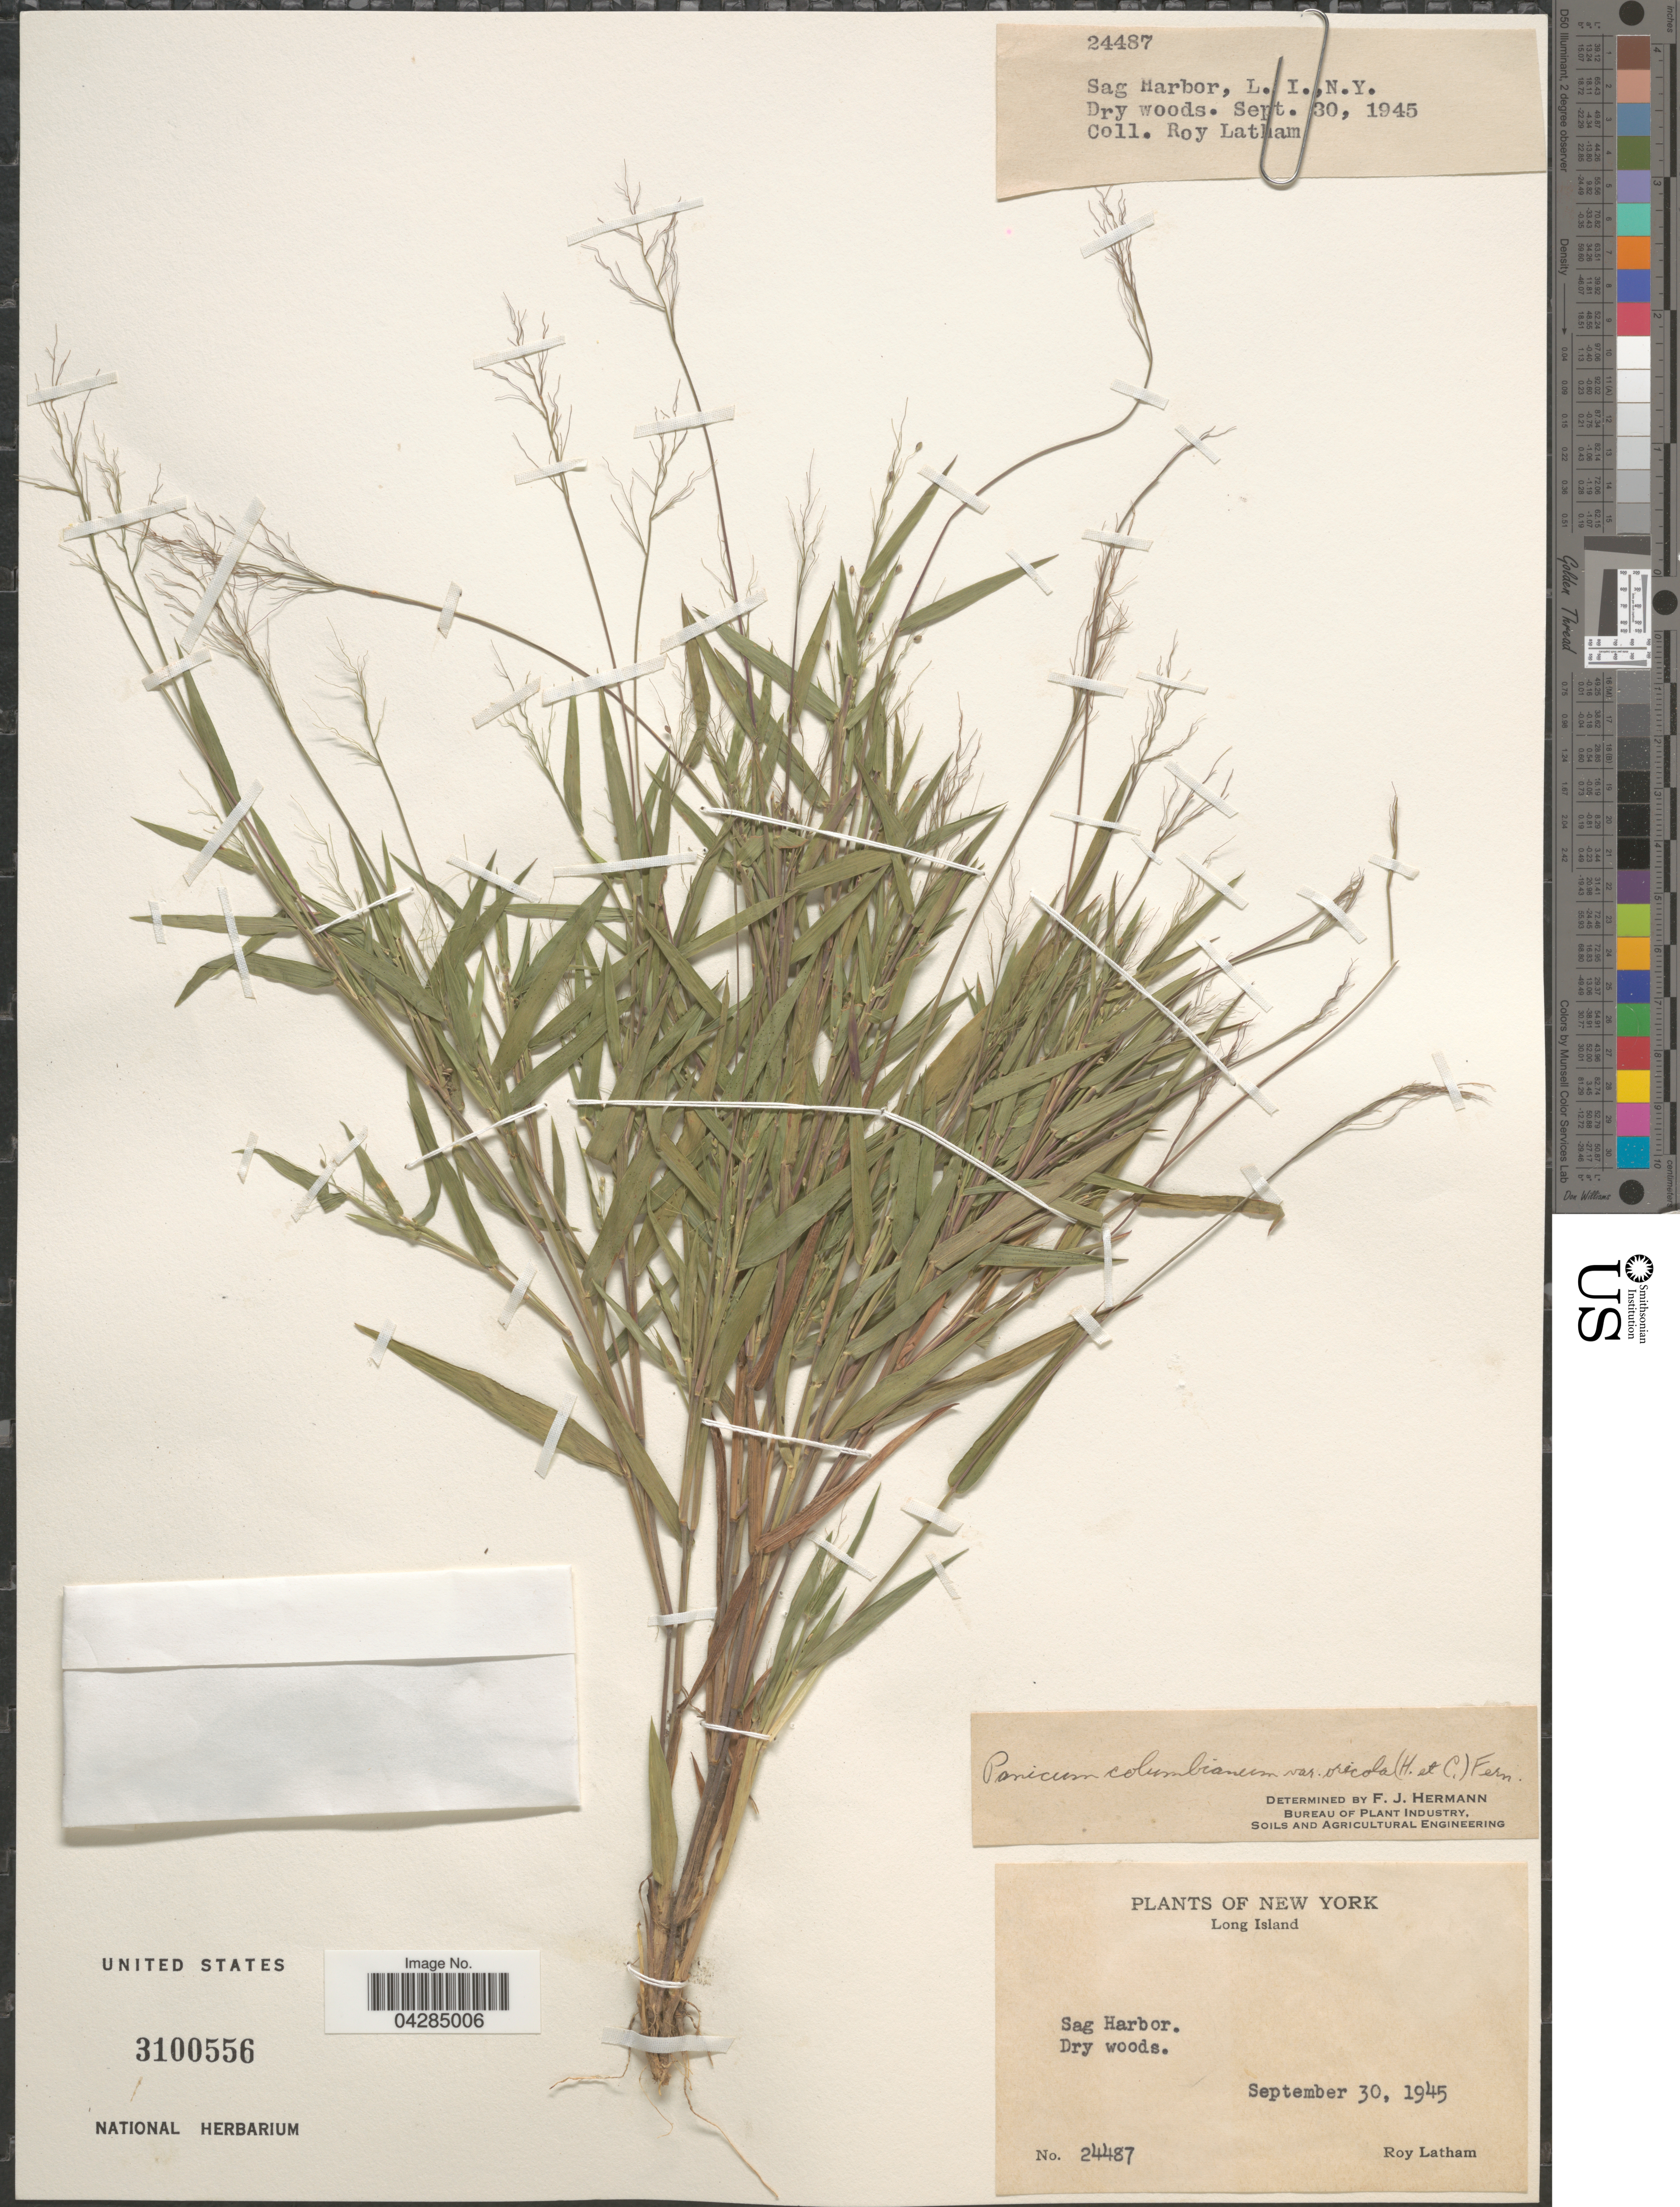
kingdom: Plantae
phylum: Tracheophyta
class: Liliopsida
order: Poales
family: Poaceae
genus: Dichanthelium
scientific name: Dichanthelium portoricense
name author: (Desv. ex Ham.) B.F. Hansen & Wunderlin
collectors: R. Latham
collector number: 24487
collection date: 1945-09-30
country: United States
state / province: New York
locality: Long Island. Sag Harbor.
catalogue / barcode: US 3100556